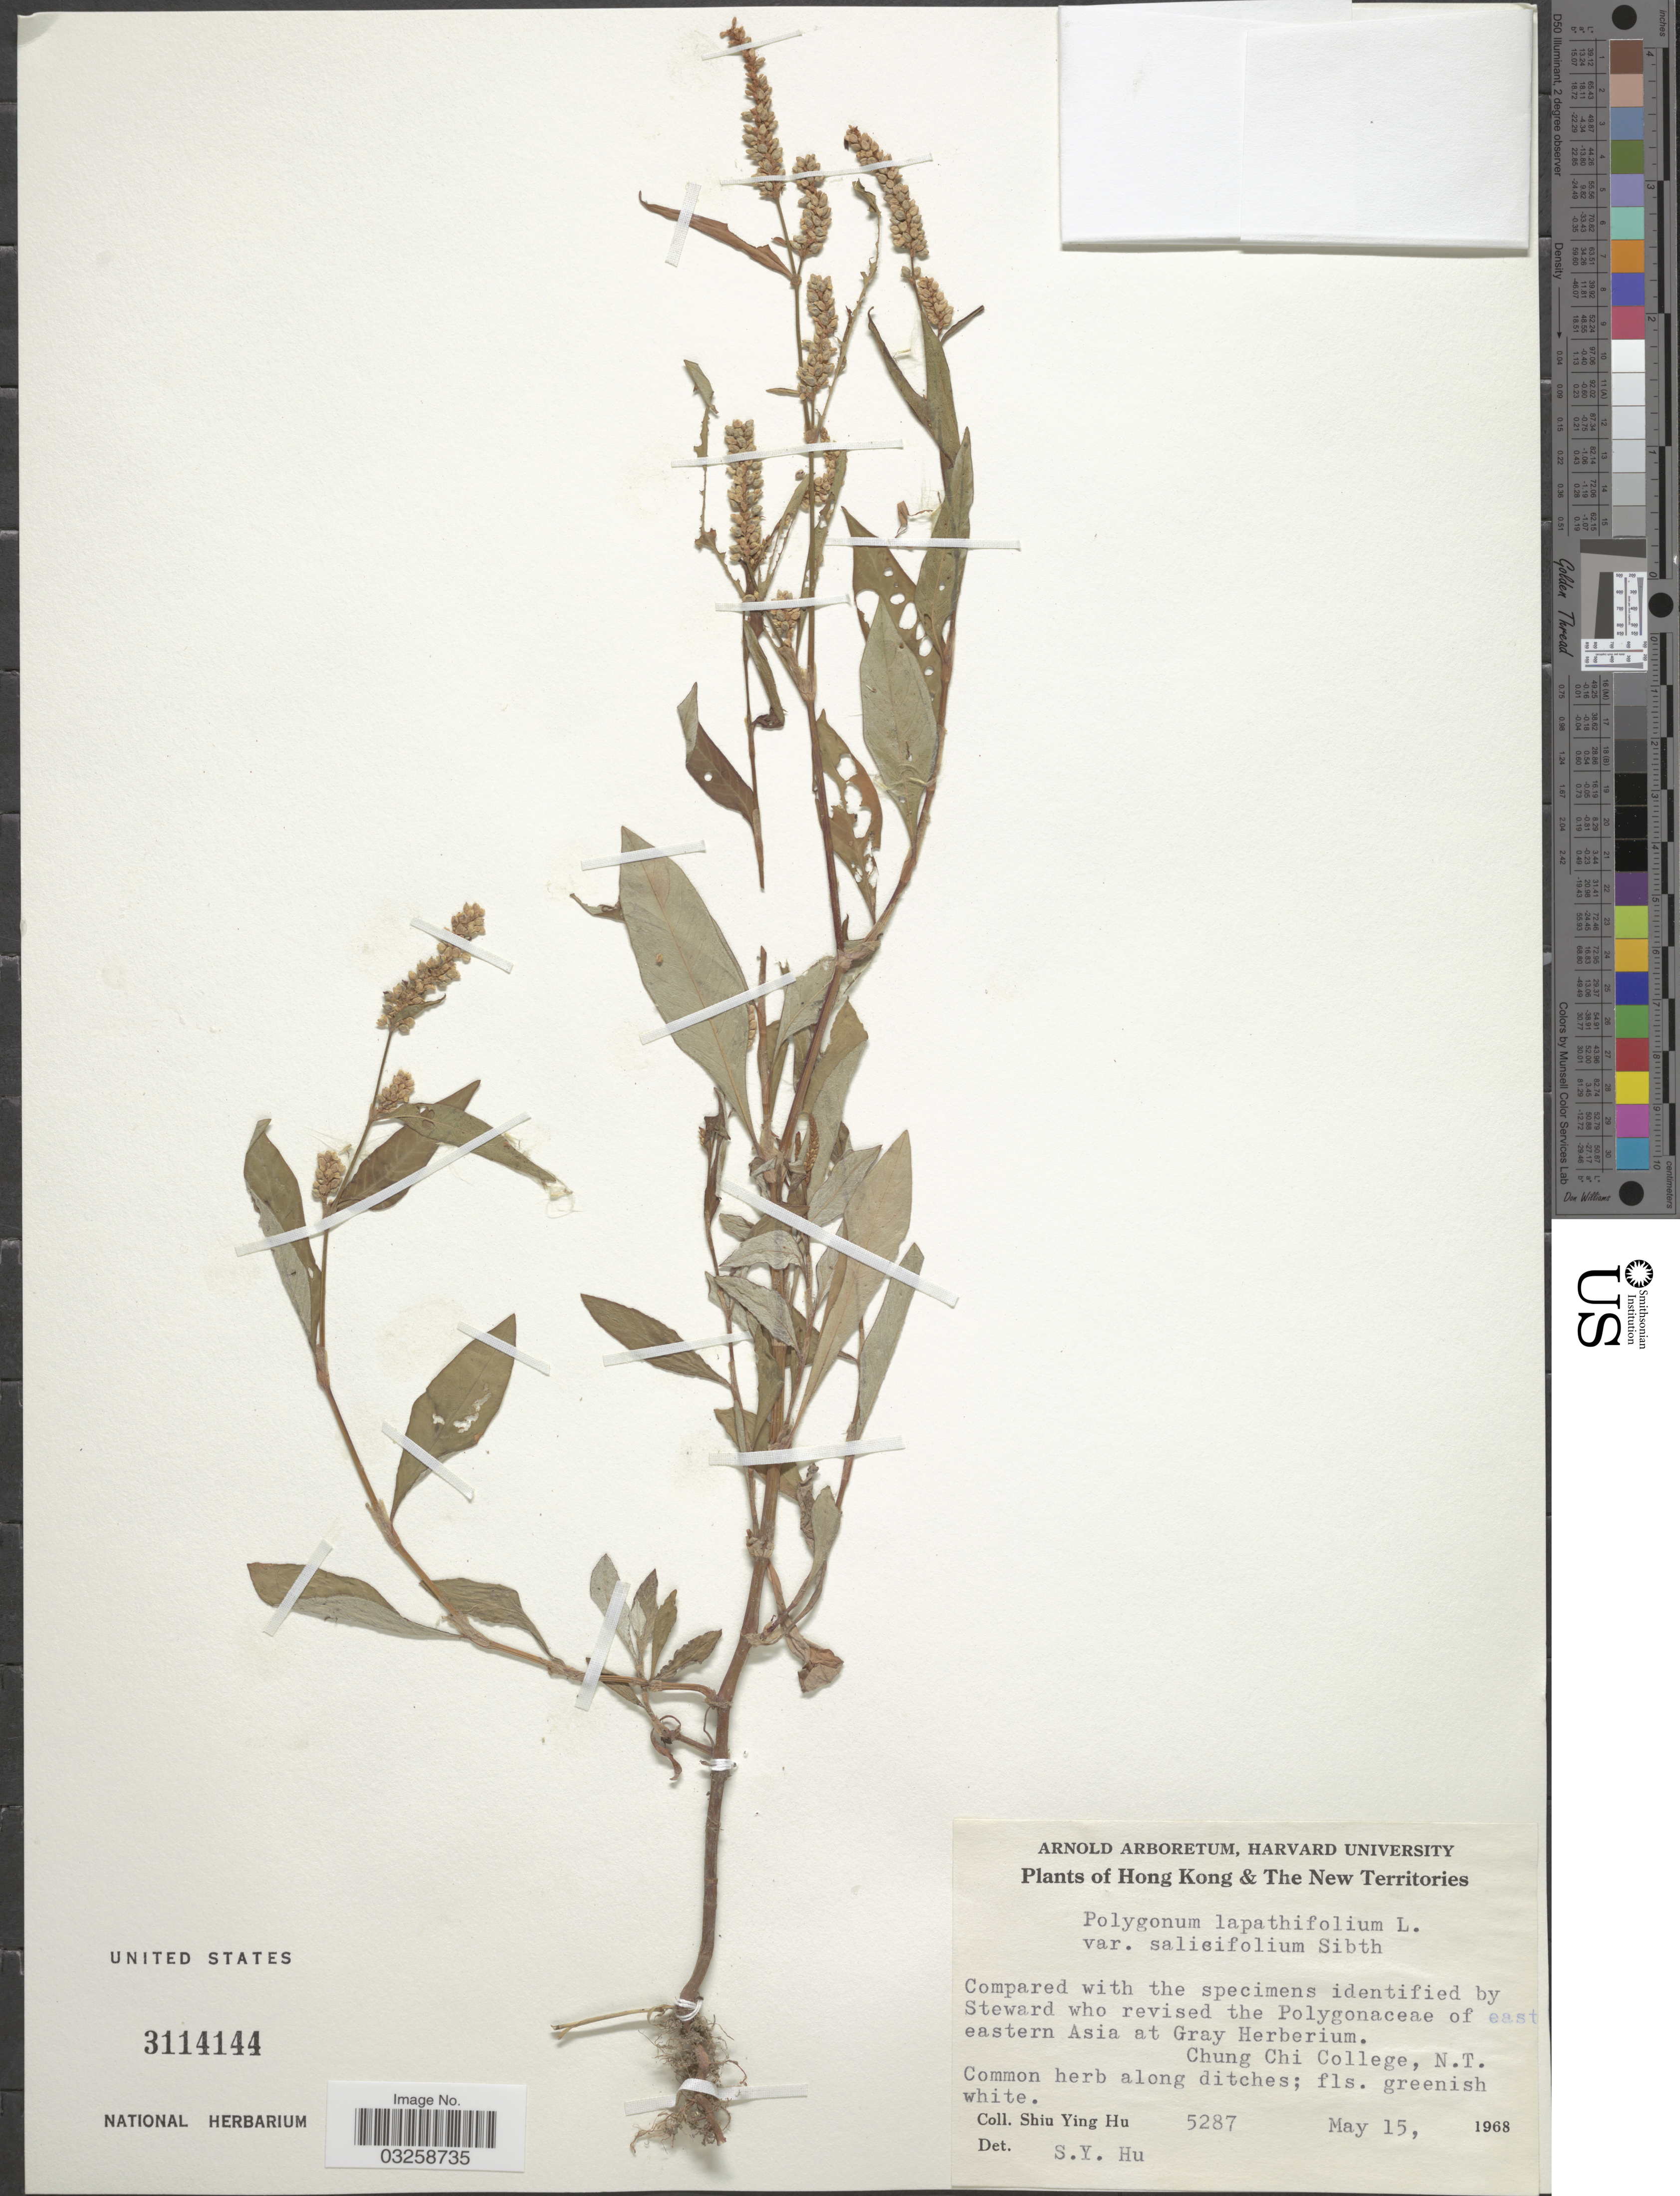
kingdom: Plantae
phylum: Tracheophyta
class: Magnoliopsida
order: Caryophyllales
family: Polygonaceae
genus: Polygonum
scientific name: Polygonum lapathifolium var. salicifolium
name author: Sibth.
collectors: S. Y. Hu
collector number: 5287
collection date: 1968-05-15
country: China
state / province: Hong Kong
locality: Chung Chi College, N.T.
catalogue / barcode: US 3114144